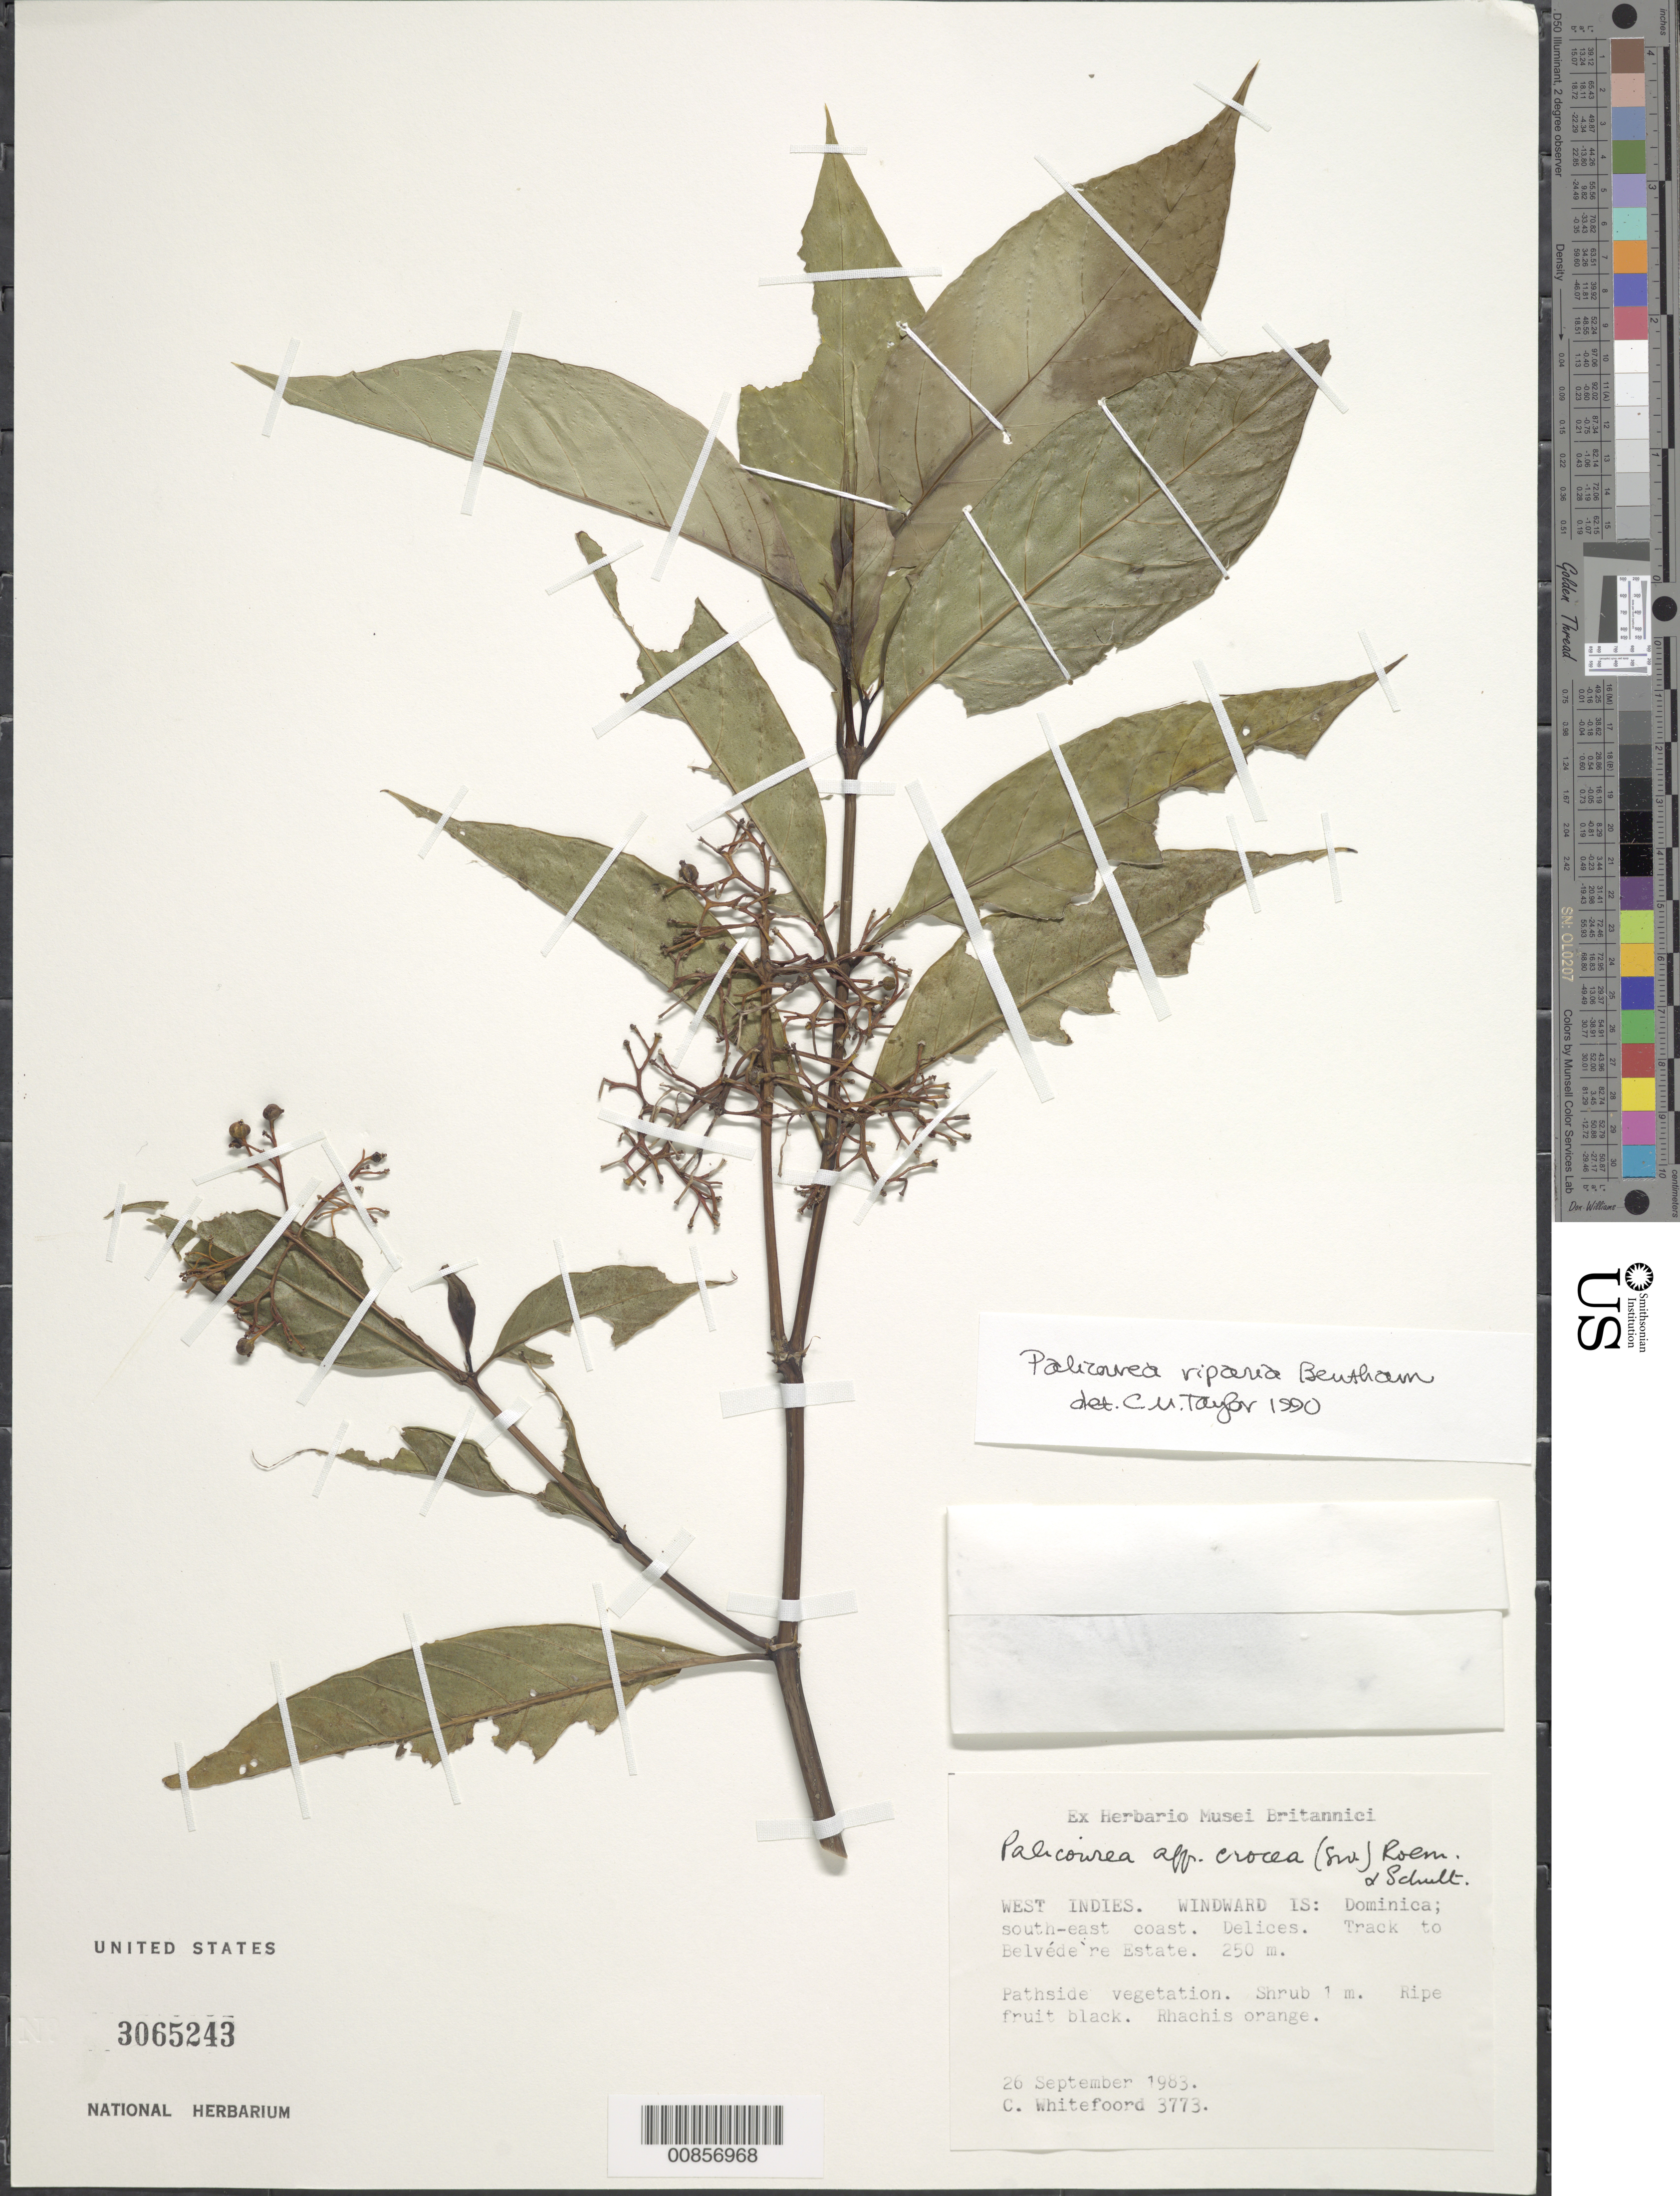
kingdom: Plantae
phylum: Tracheophyta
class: Magnoliopsida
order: Gentianales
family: Rubiaceae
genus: Palicourea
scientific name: Palicourea croceoides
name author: Desv. ex Ham.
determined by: Taylor, Charlotte M.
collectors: C. Whitefoord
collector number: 3773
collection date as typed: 30 Sep 1983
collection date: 1983-09-30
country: Dominica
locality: Southeast coast. Delices. Track to Belvédère Estate.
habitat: In pathside vegetation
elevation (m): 250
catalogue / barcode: US 3065243